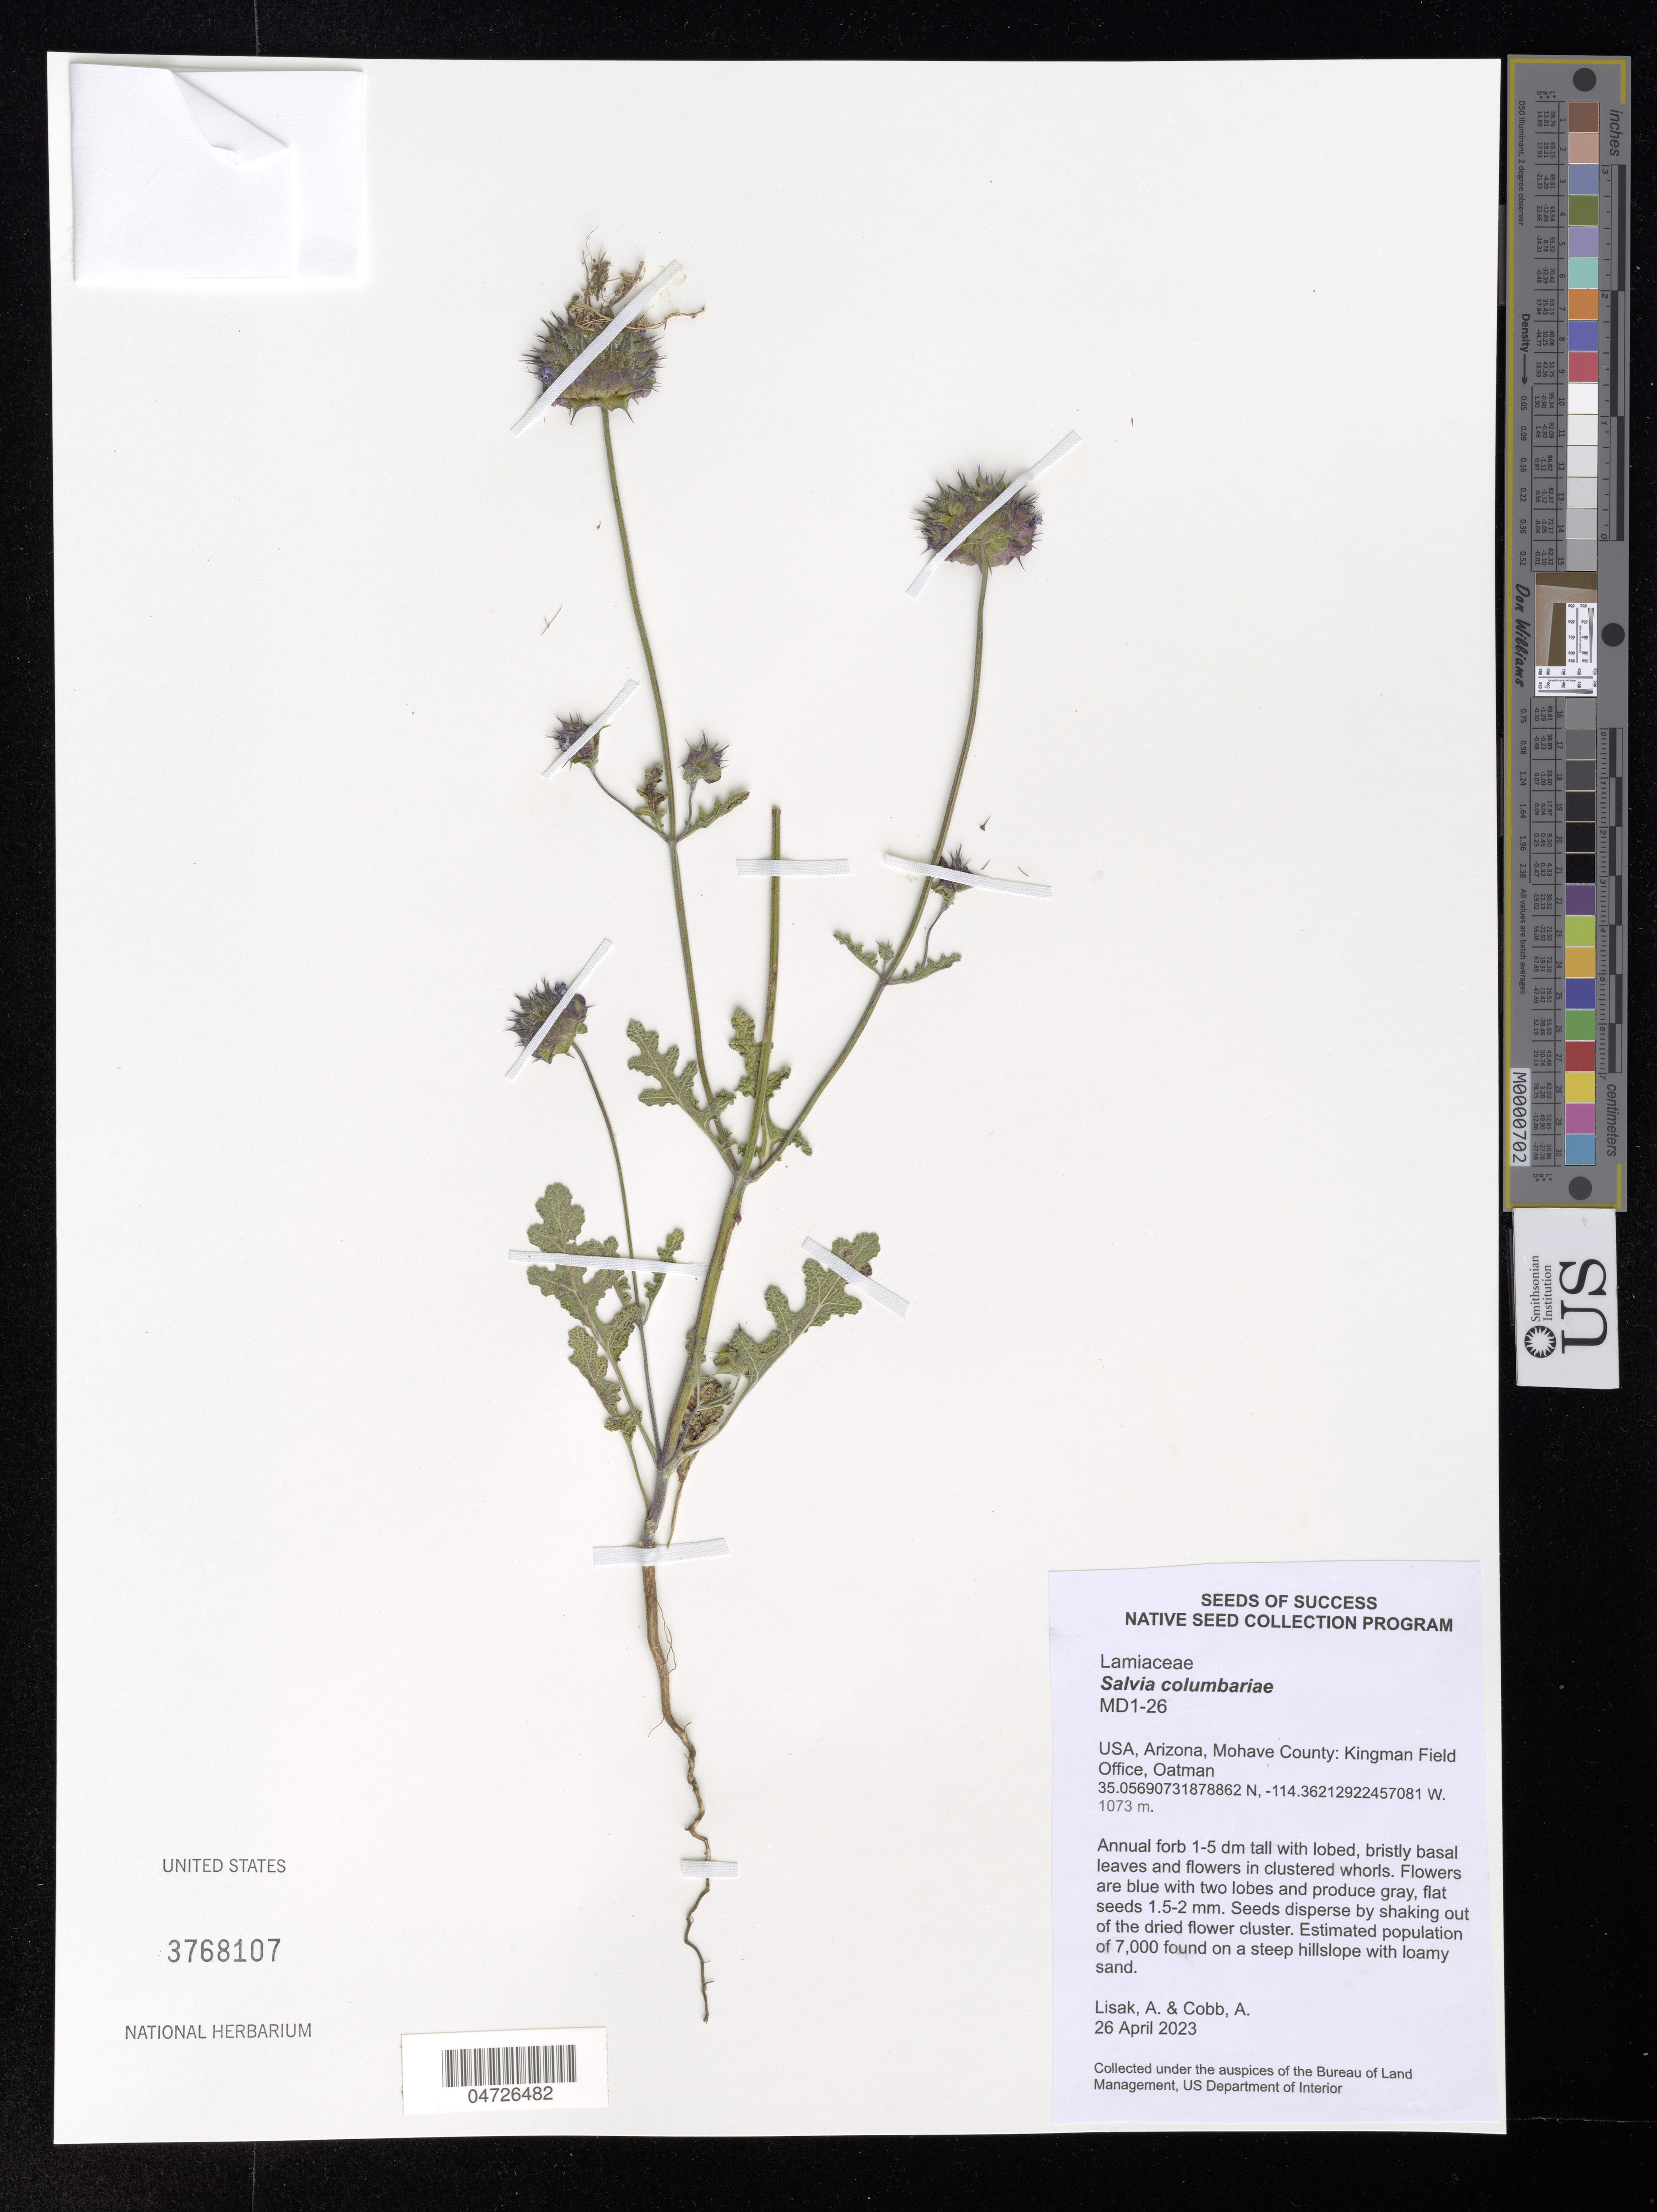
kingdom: Plantae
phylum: Tracheophyta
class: Magnoliopsida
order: Lamiales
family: Lamiaceae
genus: Salvia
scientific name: Salvia columbariae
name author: Benth.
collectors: A. Lisak & A. Cobb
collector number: MD1-26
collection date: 2023-04-26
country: United States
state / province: Arizona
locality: Mohave County: Kingman Field Office, Oatman.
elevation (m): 1073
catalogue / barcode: US 3768107